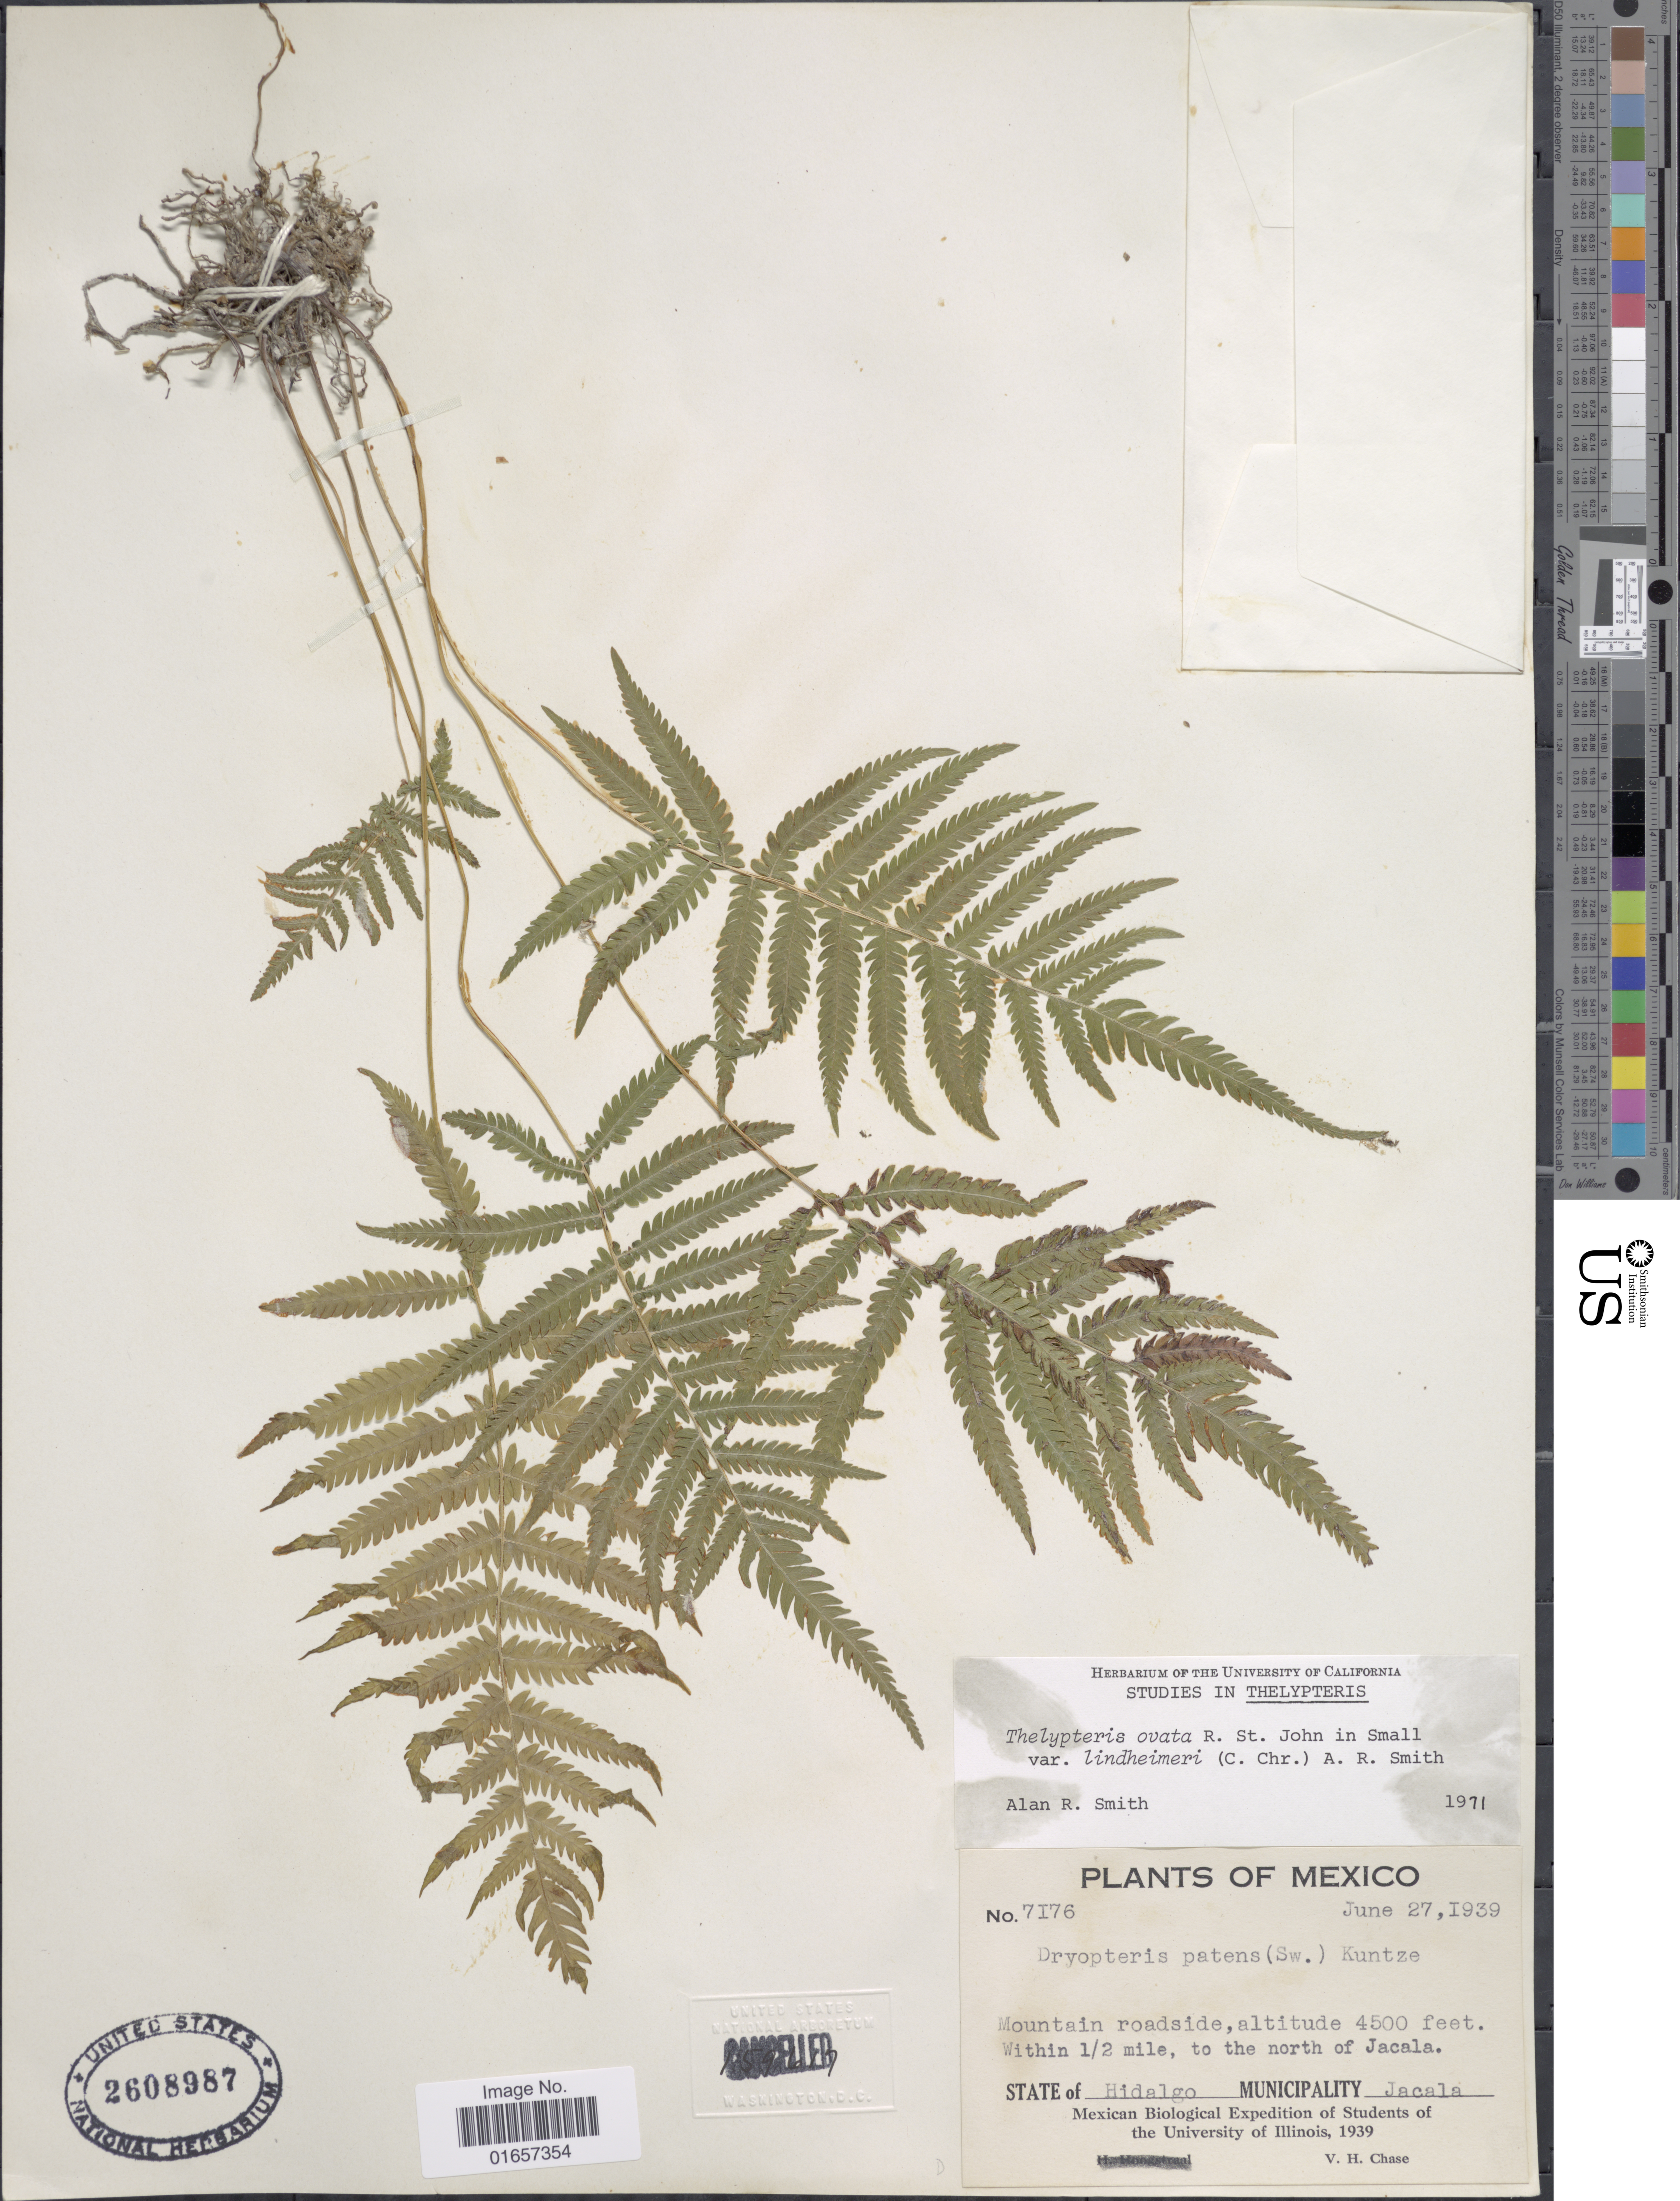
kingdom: Plantae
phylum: Tracheophyta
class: Polypodiopsida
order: Polypodiales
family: Thelypteridaceae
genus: Christella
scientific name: Christella ovata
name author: (R.P. St. John) Á. Löve & D. Löve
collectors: V. H. Chase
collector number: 7176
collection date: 1939-06-27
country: Mexico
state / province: Hidalgo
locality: Mexico, Mountain roadside, within 1/2 mile, to the north of Jacala, Hidalgo, Municipality: Jacala.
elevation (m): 1372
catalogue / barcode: US 2608987